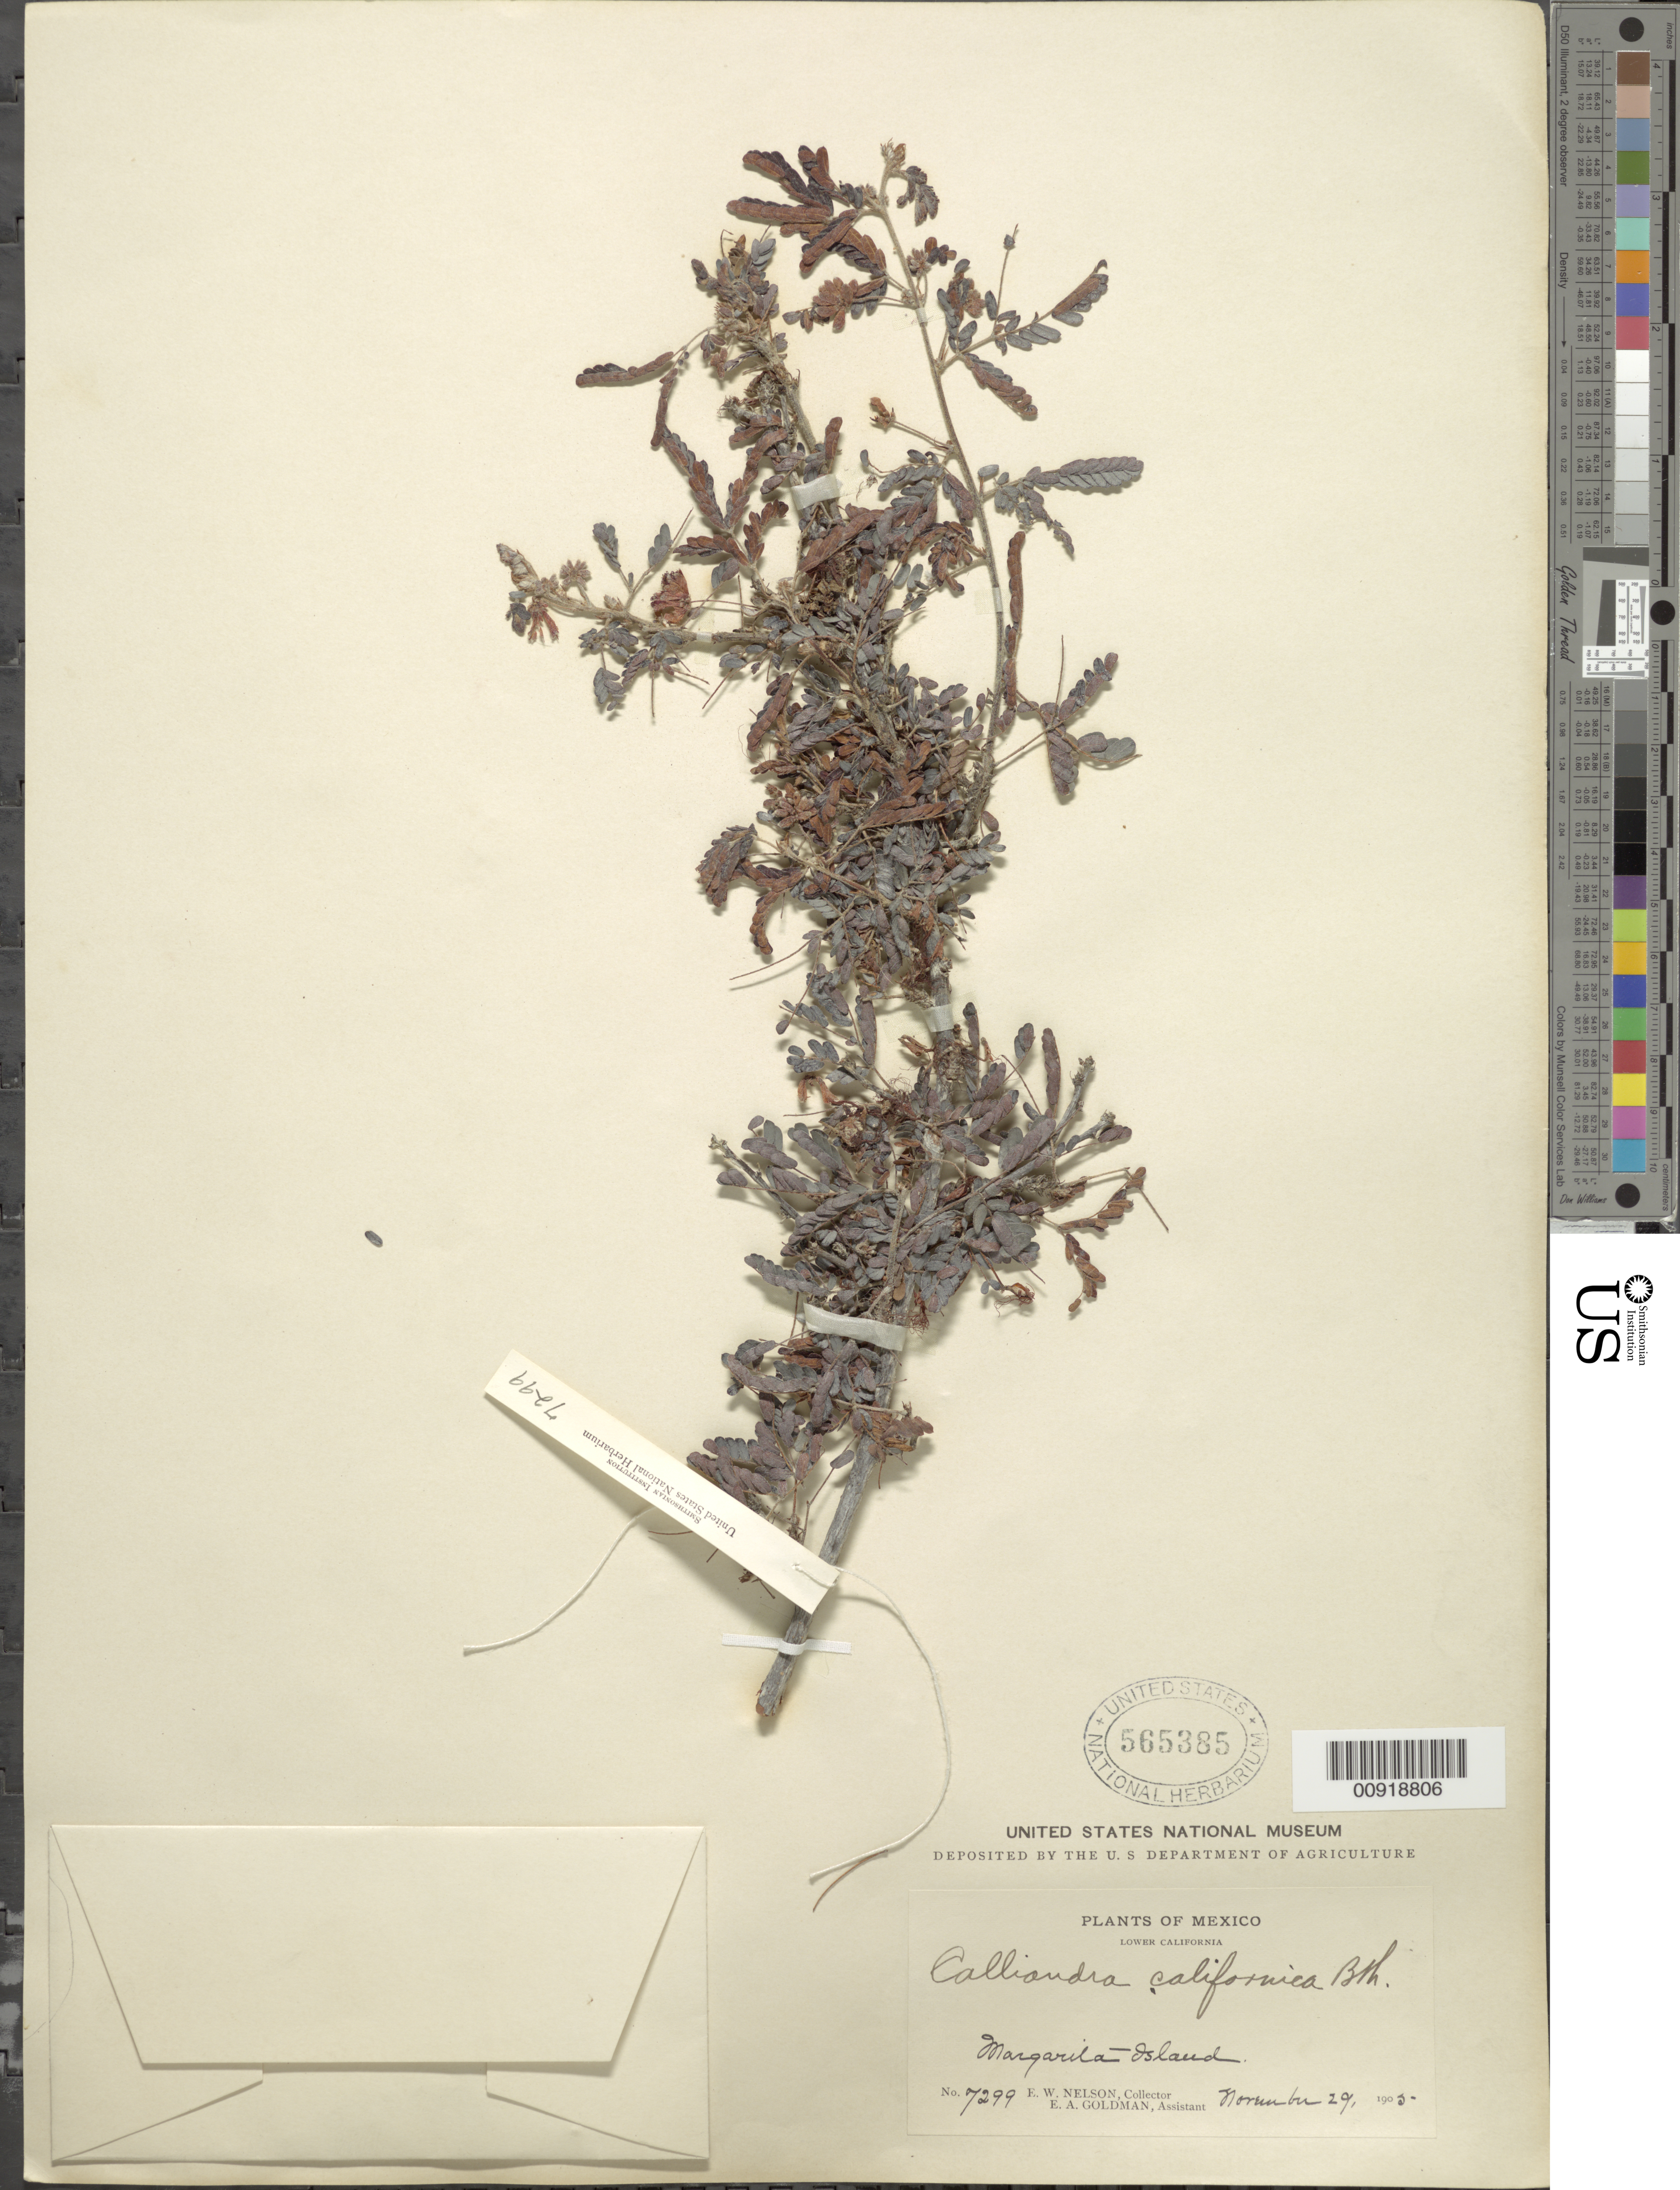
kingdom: Plantae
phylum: Tracheophyta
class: Magnoliopsida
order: Fabales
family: Fabaceae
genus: Calliandra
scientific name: Calliandra californica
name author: Benth.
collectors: E. W. Nelson & E. A. Goldman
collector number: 7299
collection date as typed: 29 Nov 1905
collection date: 1905-11-29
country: Mexico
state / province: Baja California Sur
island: Margarita I.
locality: Margarita Island. Lower California.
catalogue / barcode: US 565385